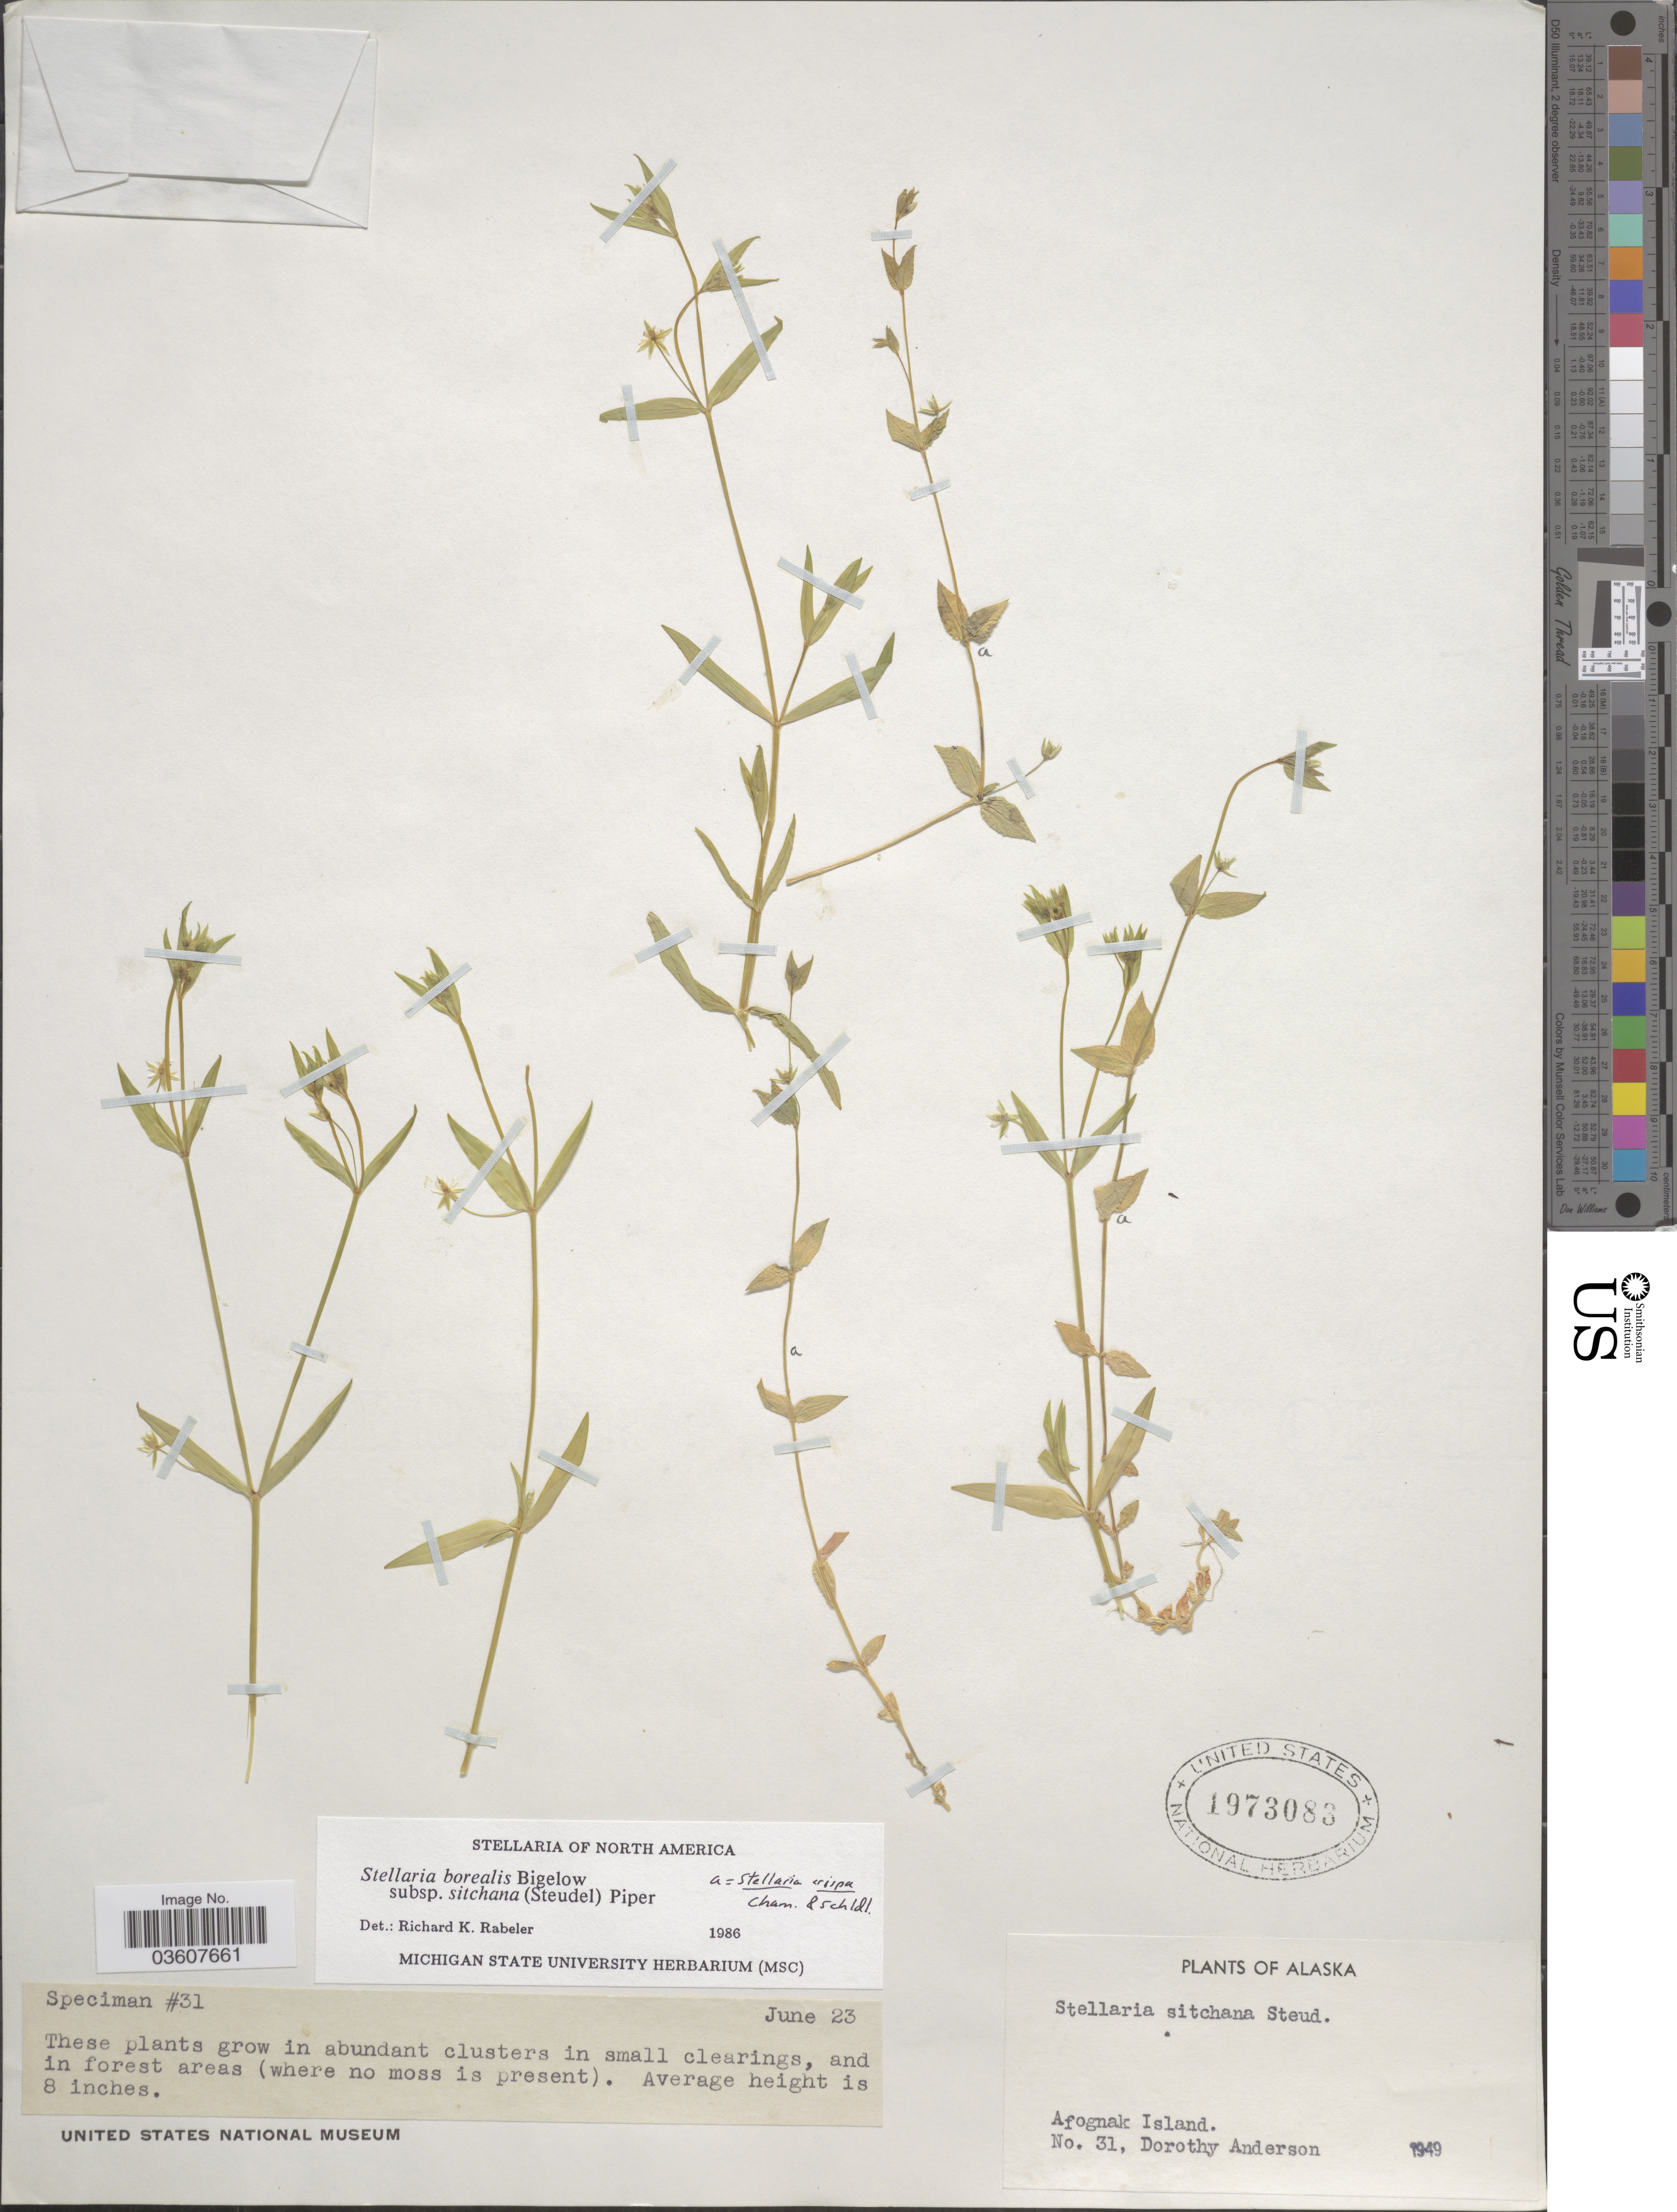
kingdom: Plantae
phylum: Tracheophyta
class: Magnoliopsida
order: Caryophyllales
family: Caryophyllaceae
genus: Stellaria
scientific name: Stellaria borealis subsp. sitchana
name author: (Steud.) Piper & Beattie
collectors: D. Anderson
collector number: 31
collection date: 1949-06-23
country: United States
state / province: Alaska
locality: Afognak Island.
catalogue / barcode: US 1973083